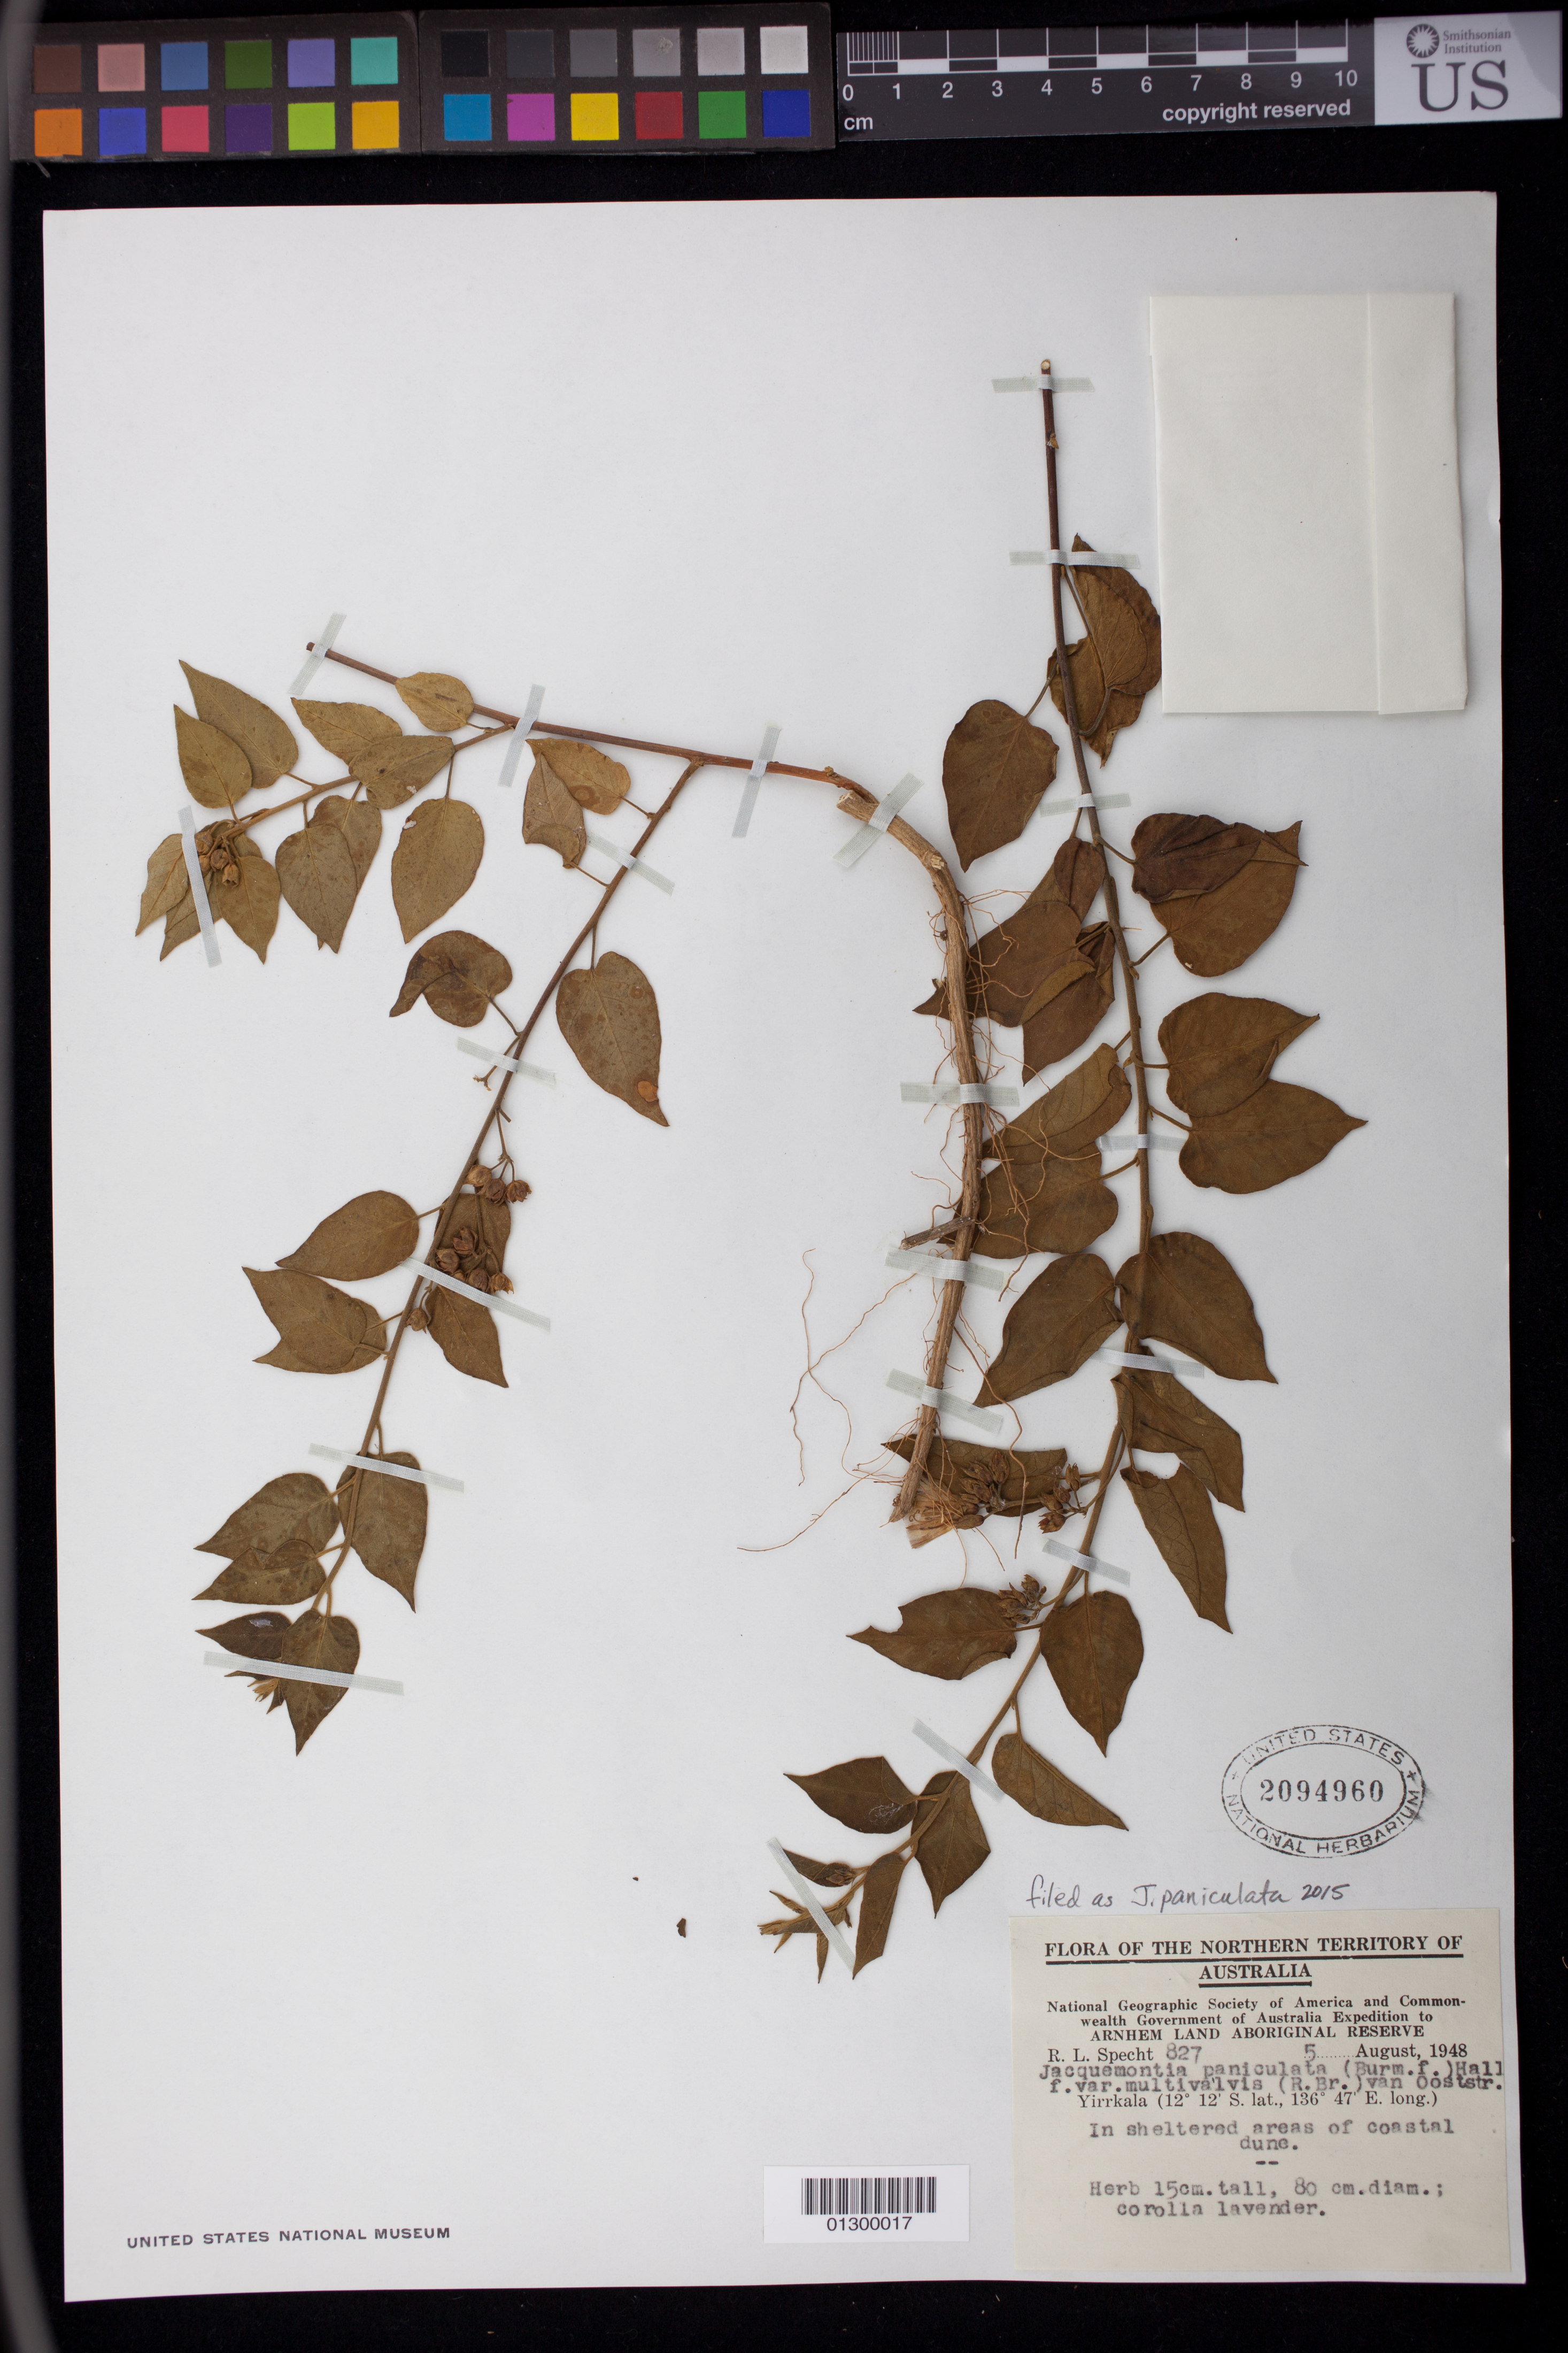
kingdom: Plantae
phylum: Tracheophyta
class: Magnoliopsida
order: Solanales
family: Convolvulaceae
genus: Jacquemontia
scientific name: Jacquemontia paniculata var. tomentosa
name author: (Warb.) Ooststr.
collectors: R. L. Specht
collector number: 827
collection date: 1948-08-05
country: Australia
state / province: Northern Territory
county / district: East Arnhem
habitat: In sheltered areas of coastal dune.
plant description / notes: Herb 15 cm. tall, 80 cm. diam.; corolla lavender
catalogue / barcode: US 2094960